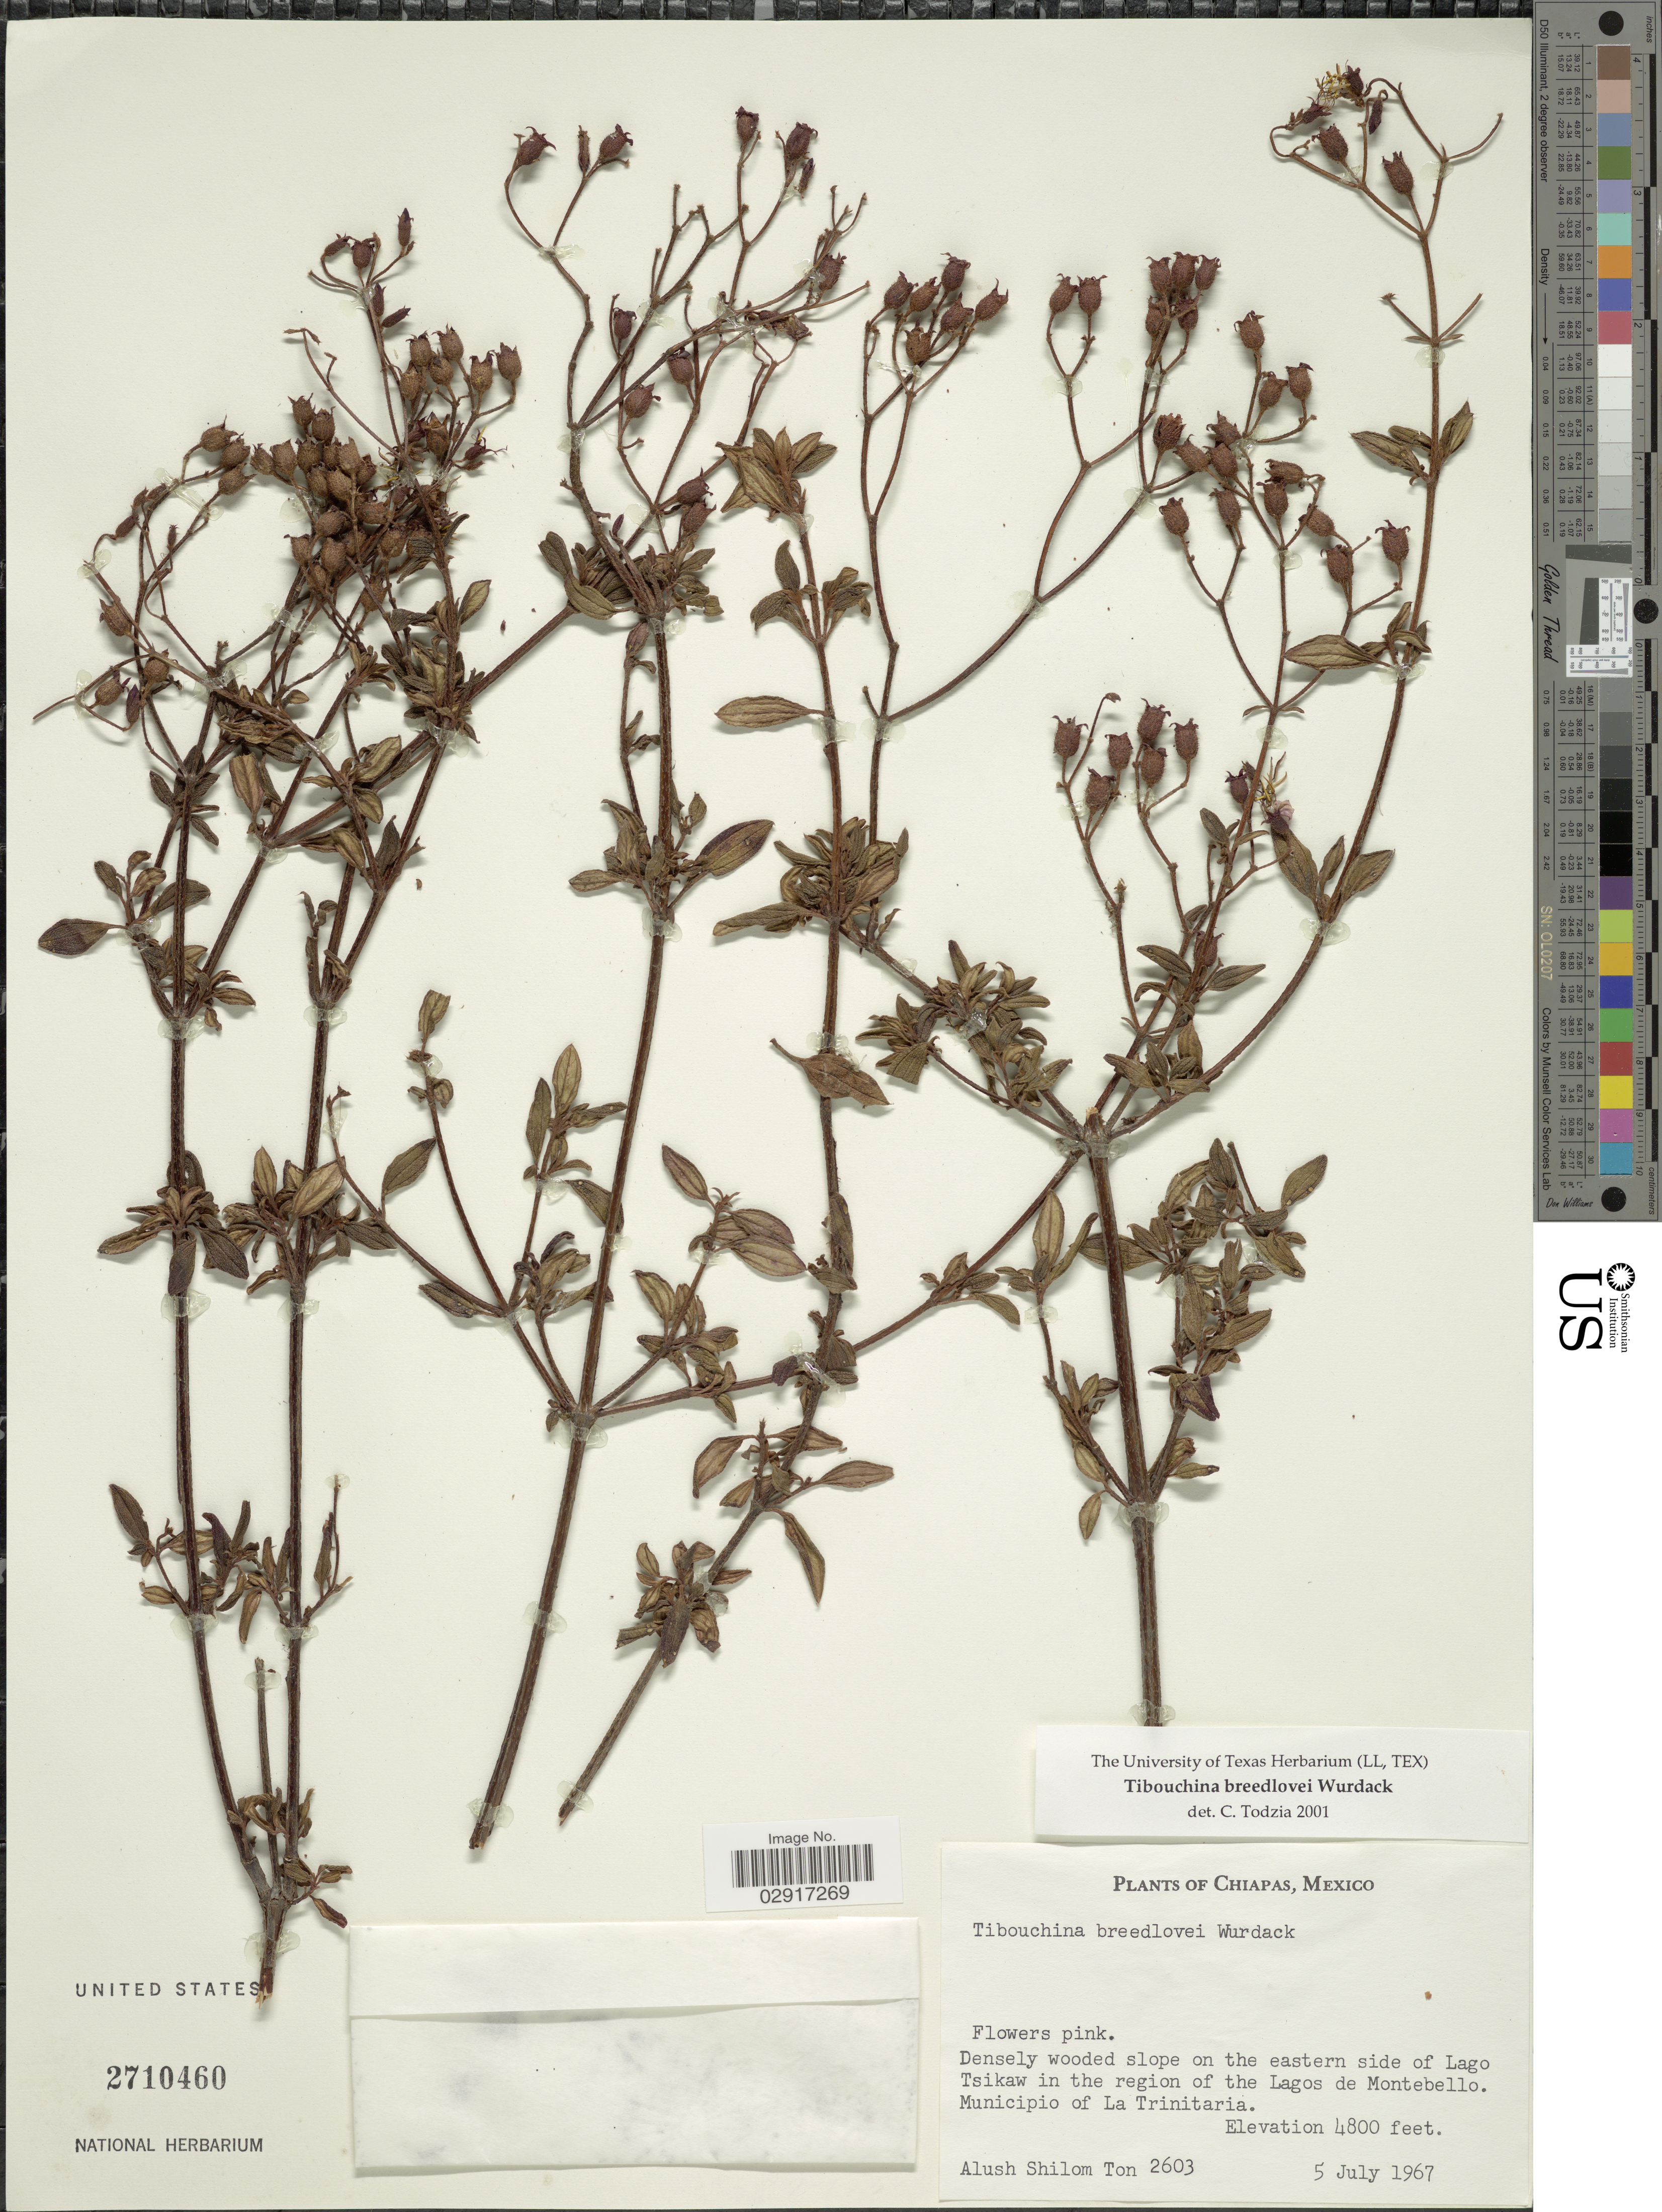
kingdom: Plantae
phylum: Tracheophyta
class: Magnoliopsida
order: Myrtales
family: Melastomataceae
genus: Heterocentron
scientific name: Heterocentron breedlovei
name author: (Wurdack) P.J.F. Guim. & Michelang.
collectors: A. S. Ton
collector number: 2603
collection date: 1967-07-05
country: Mexico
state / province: Chiapas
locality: Densely wooded slope on the eastern side of Lago Tsikaw in the region of the Lagos de Montebello. Municipio de Trinitaria.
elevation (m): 1463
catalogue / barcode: US 2710460